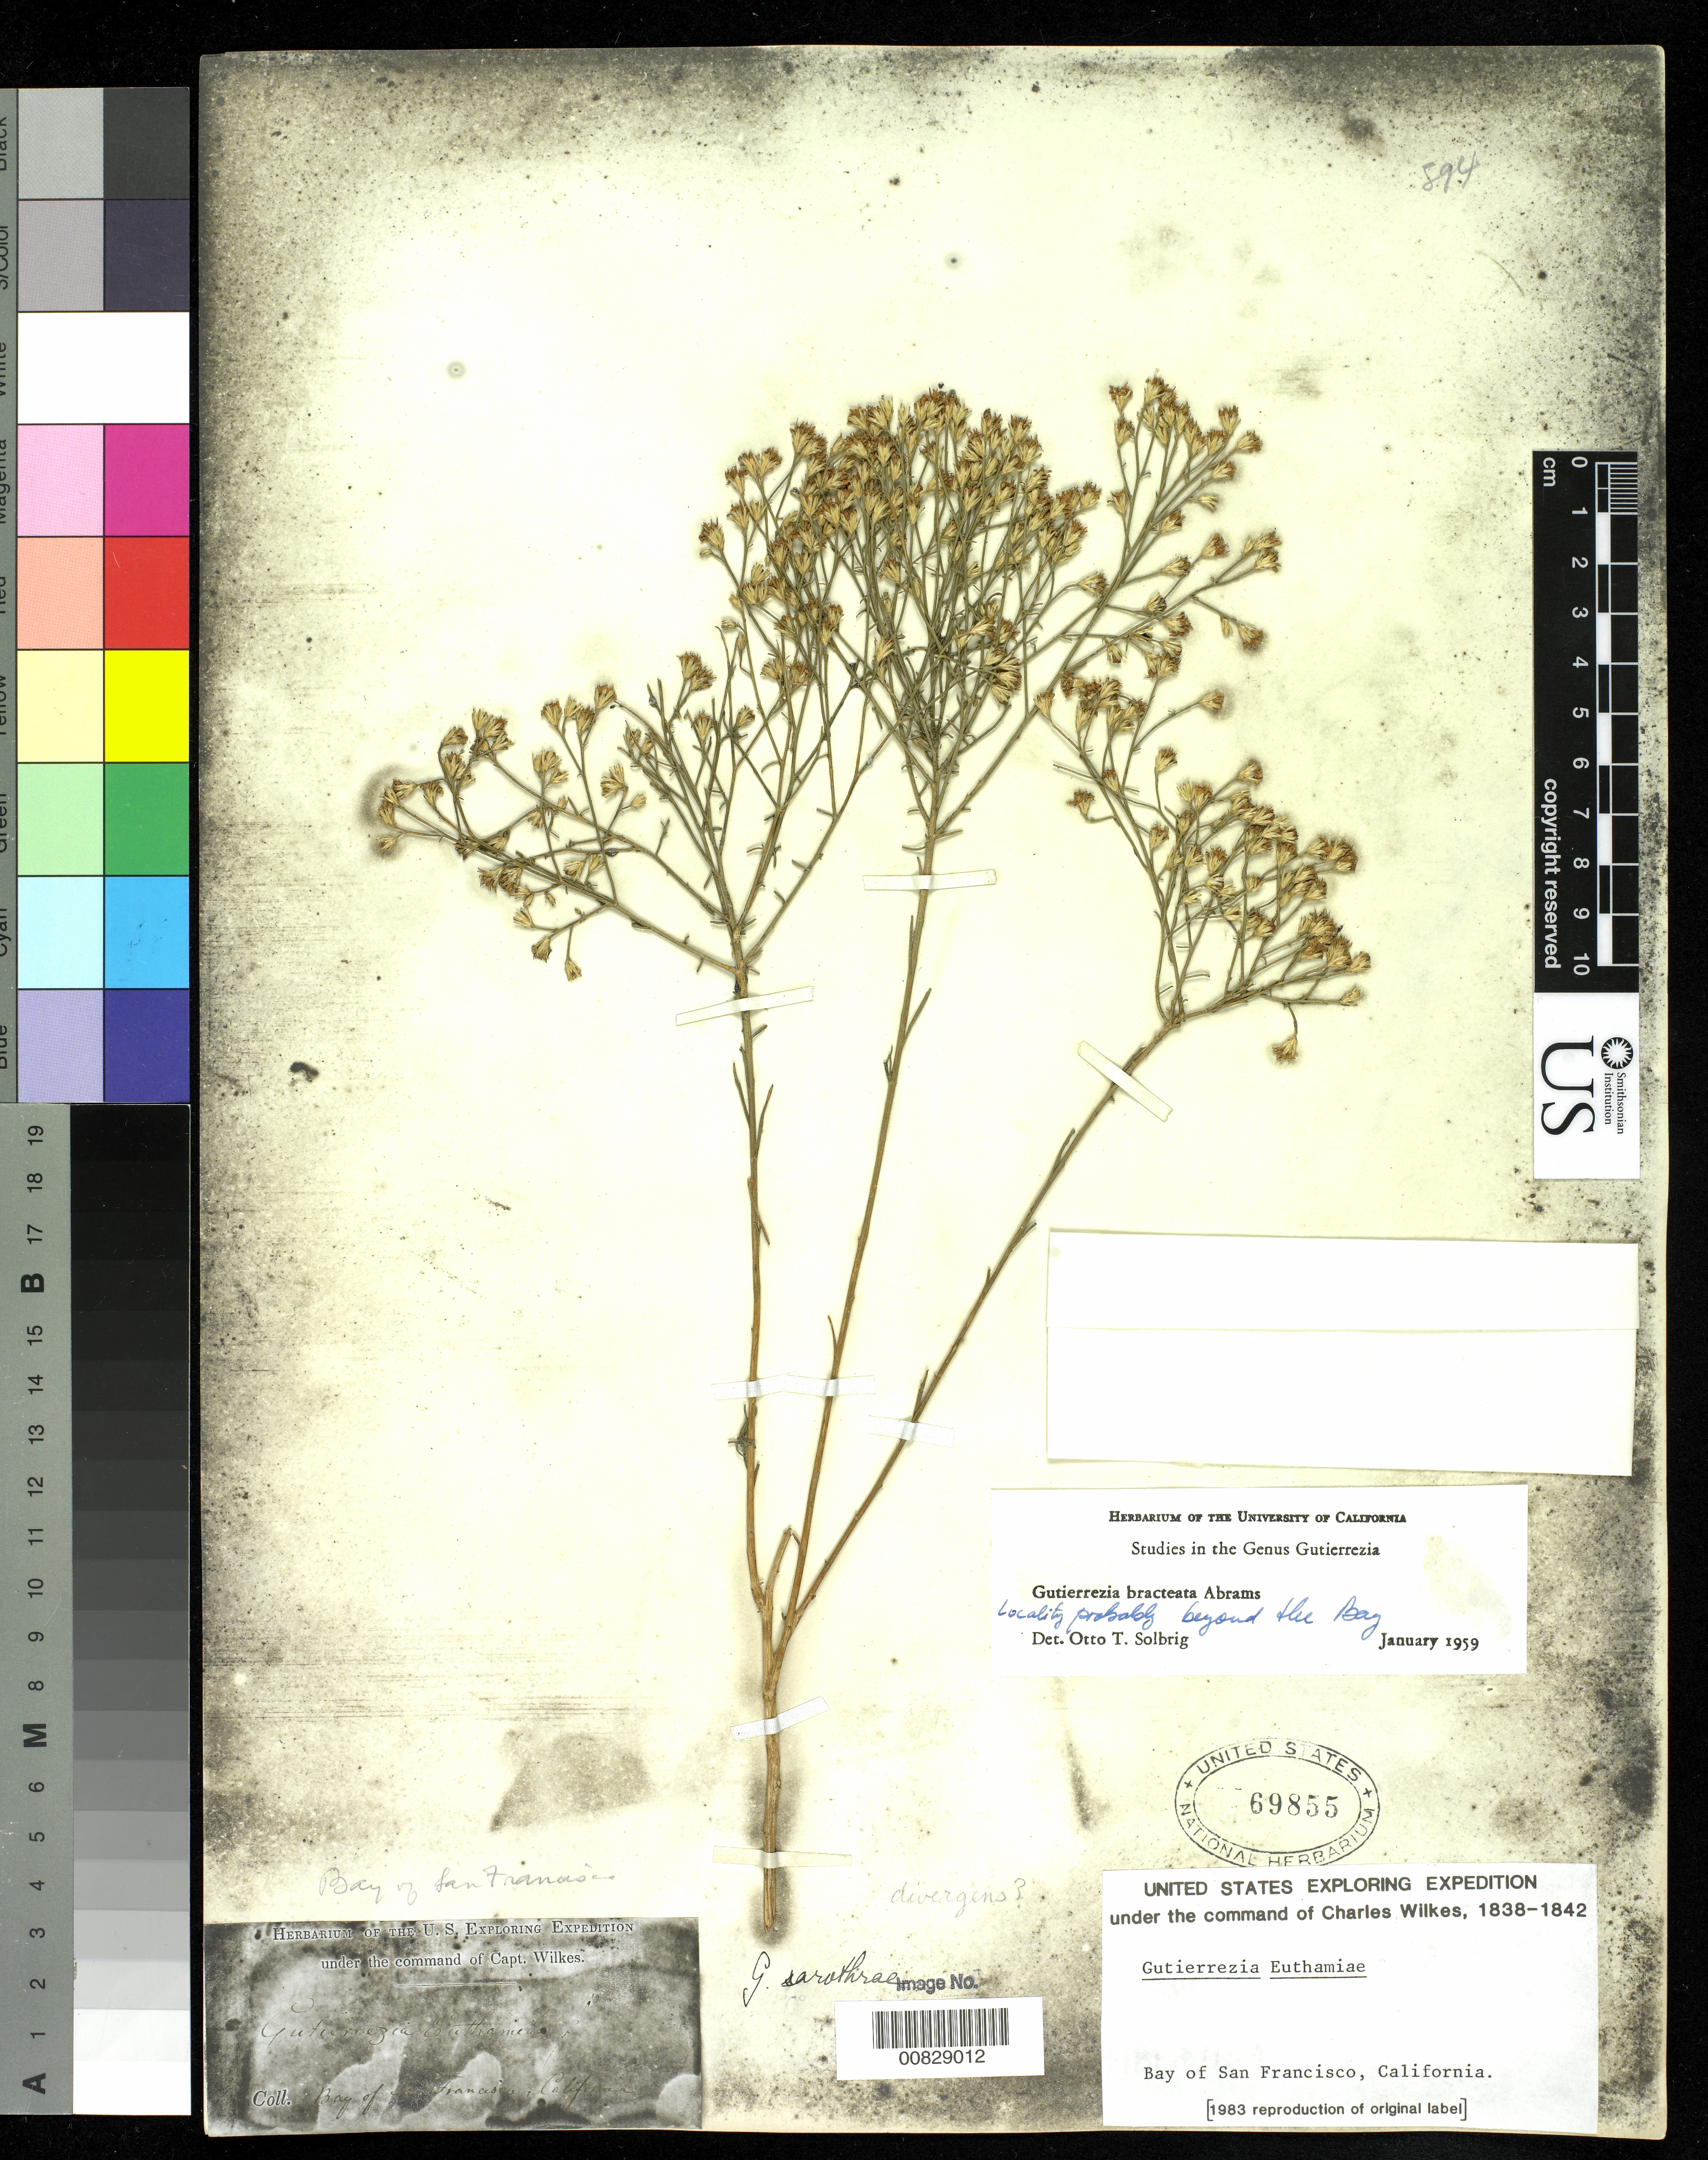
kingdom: Plantae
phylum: Tracheophyta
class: Magnoliopsida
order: Asterales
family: Asteraceae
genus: Gutierrezia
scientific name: Gutierrezia bracteata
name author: Abrams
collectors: Wilkes Explor. Exped.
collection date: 1838/1842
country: United States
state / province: California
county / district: San Francisco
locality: Bay of San Francisco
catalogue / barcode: US 69855